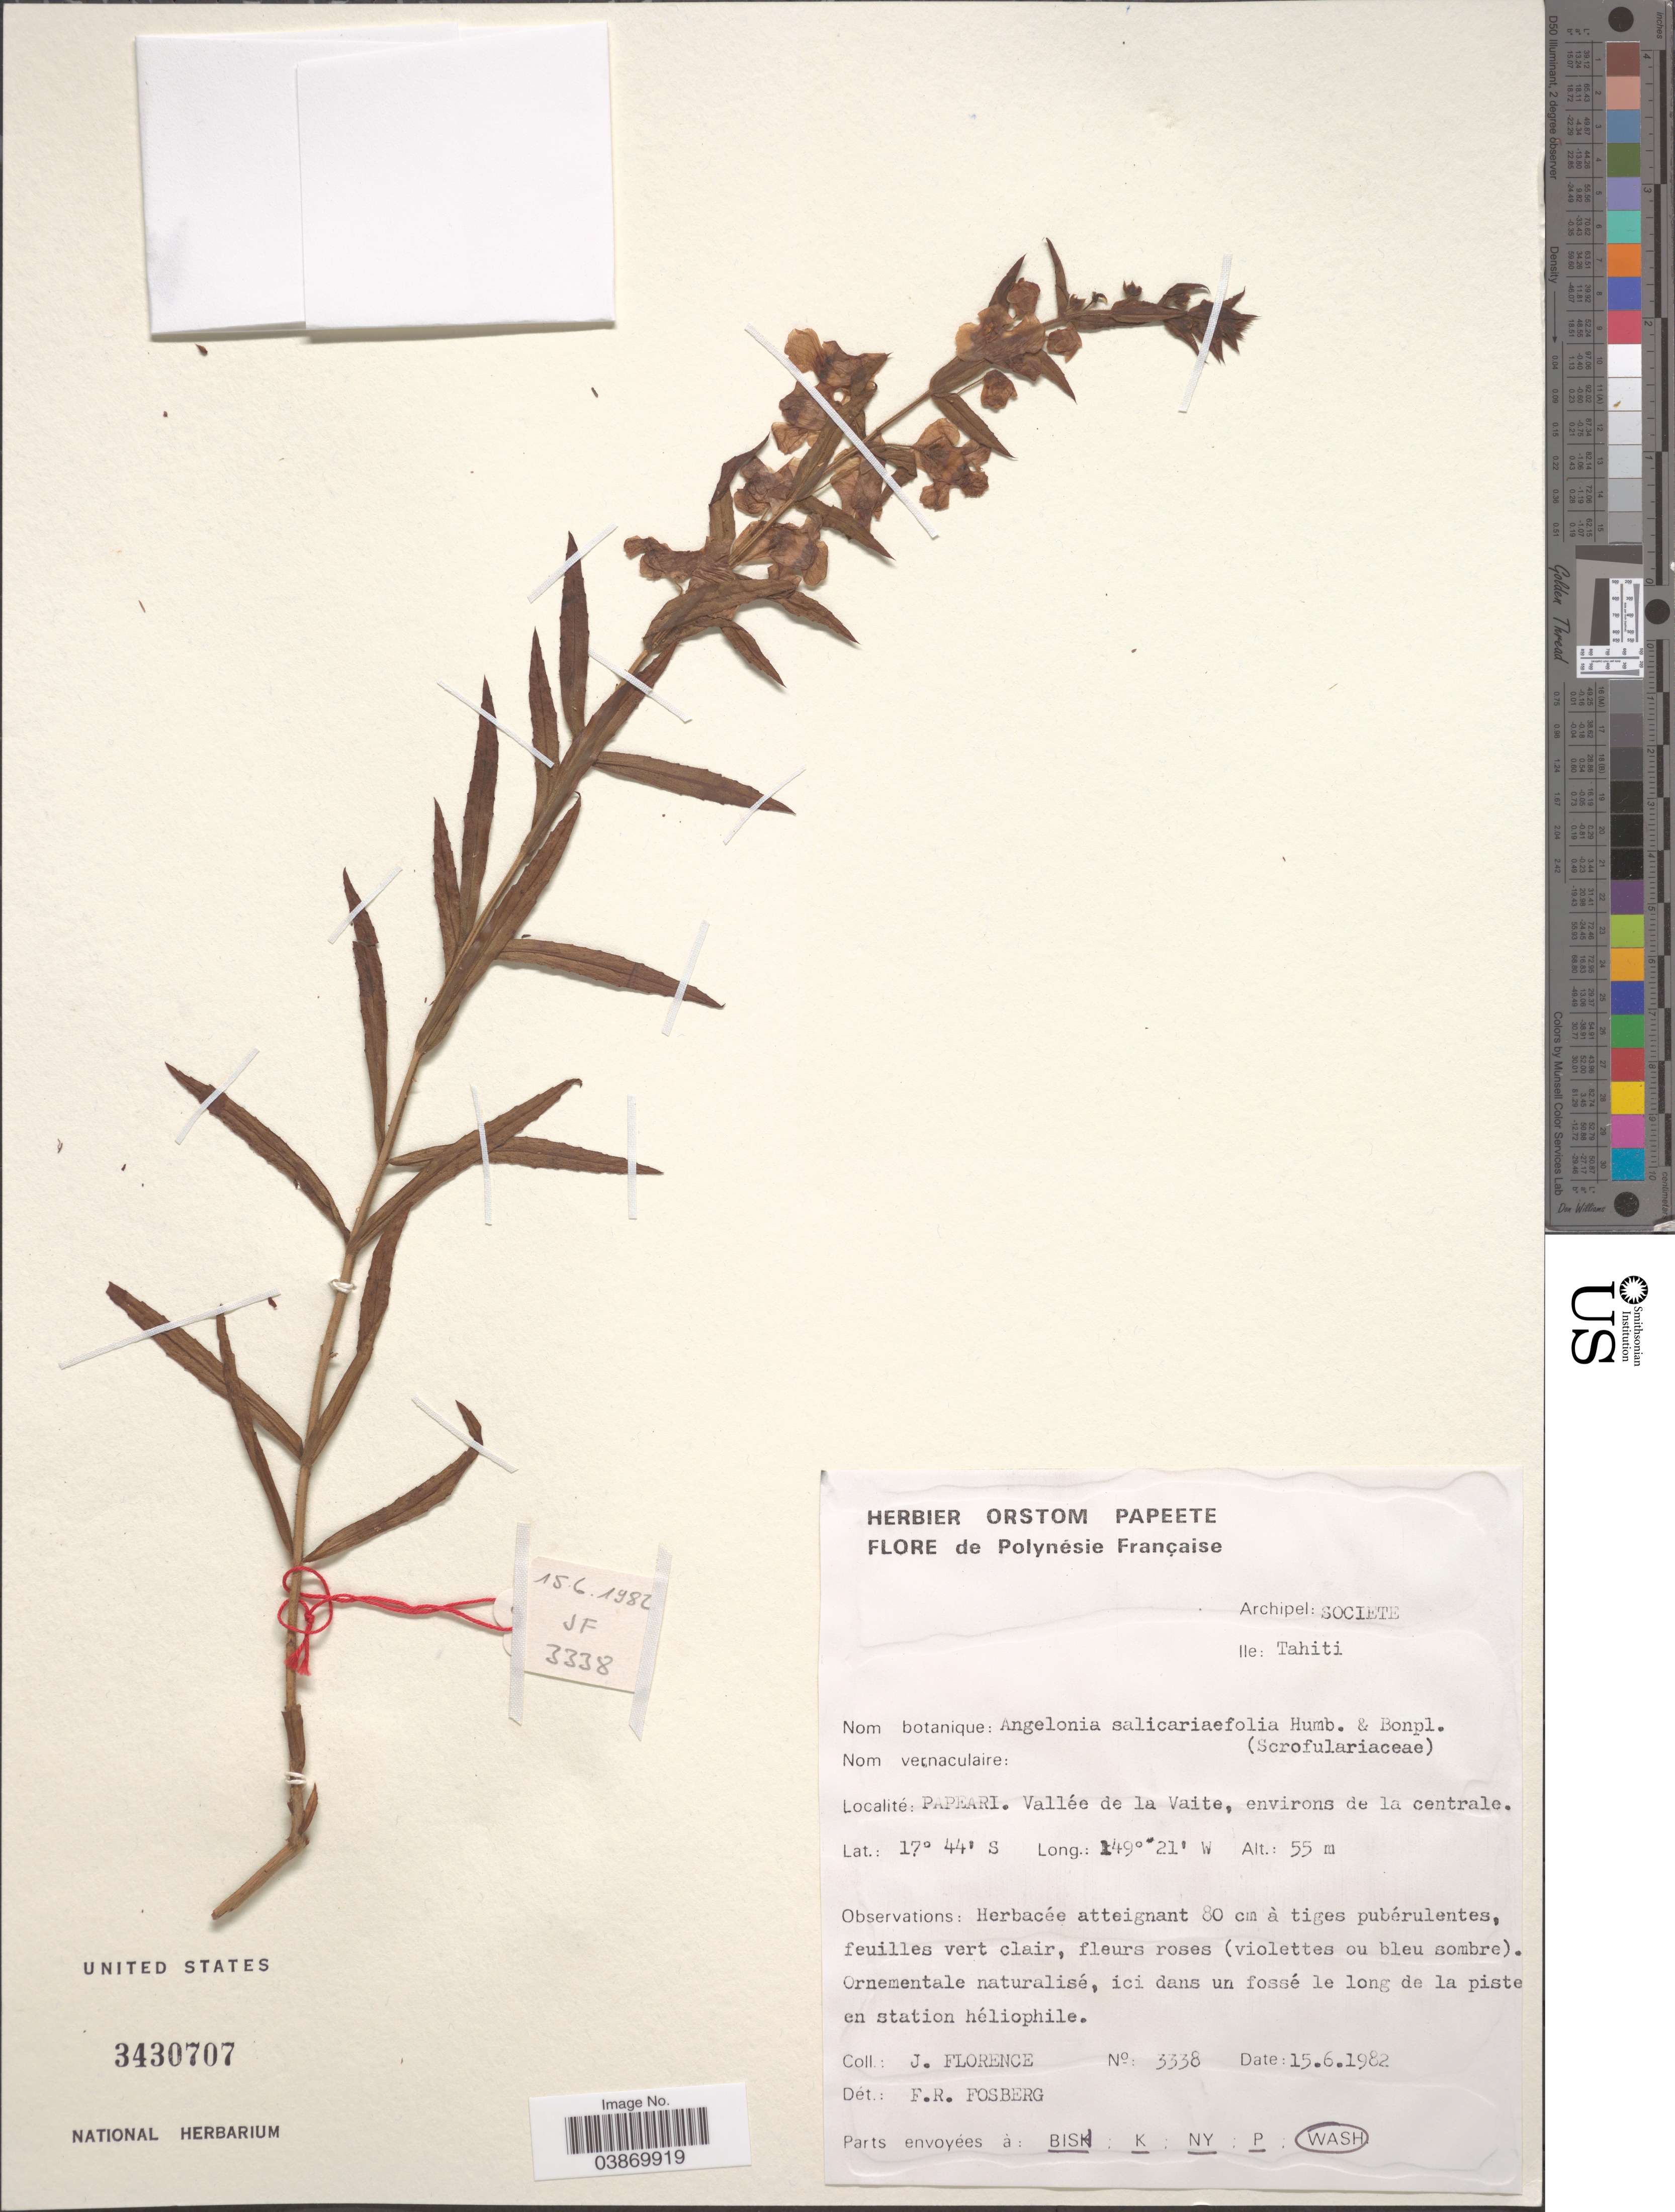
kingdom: Plantae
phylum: Tracheophyta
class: Magnoliopsida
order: Lamiales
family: Plantaginaceae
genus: Angelonia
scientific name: Angelonia salicariifolia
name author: Bonpl.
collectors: J. Florence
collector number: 3338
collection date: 1982-06-15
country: French Polynesia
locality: Archipel: Societe, Ile: Tahiti. Papeari. Vallée de la Vaite, environs de la centrale.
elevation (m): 55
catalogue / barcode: US 3430707